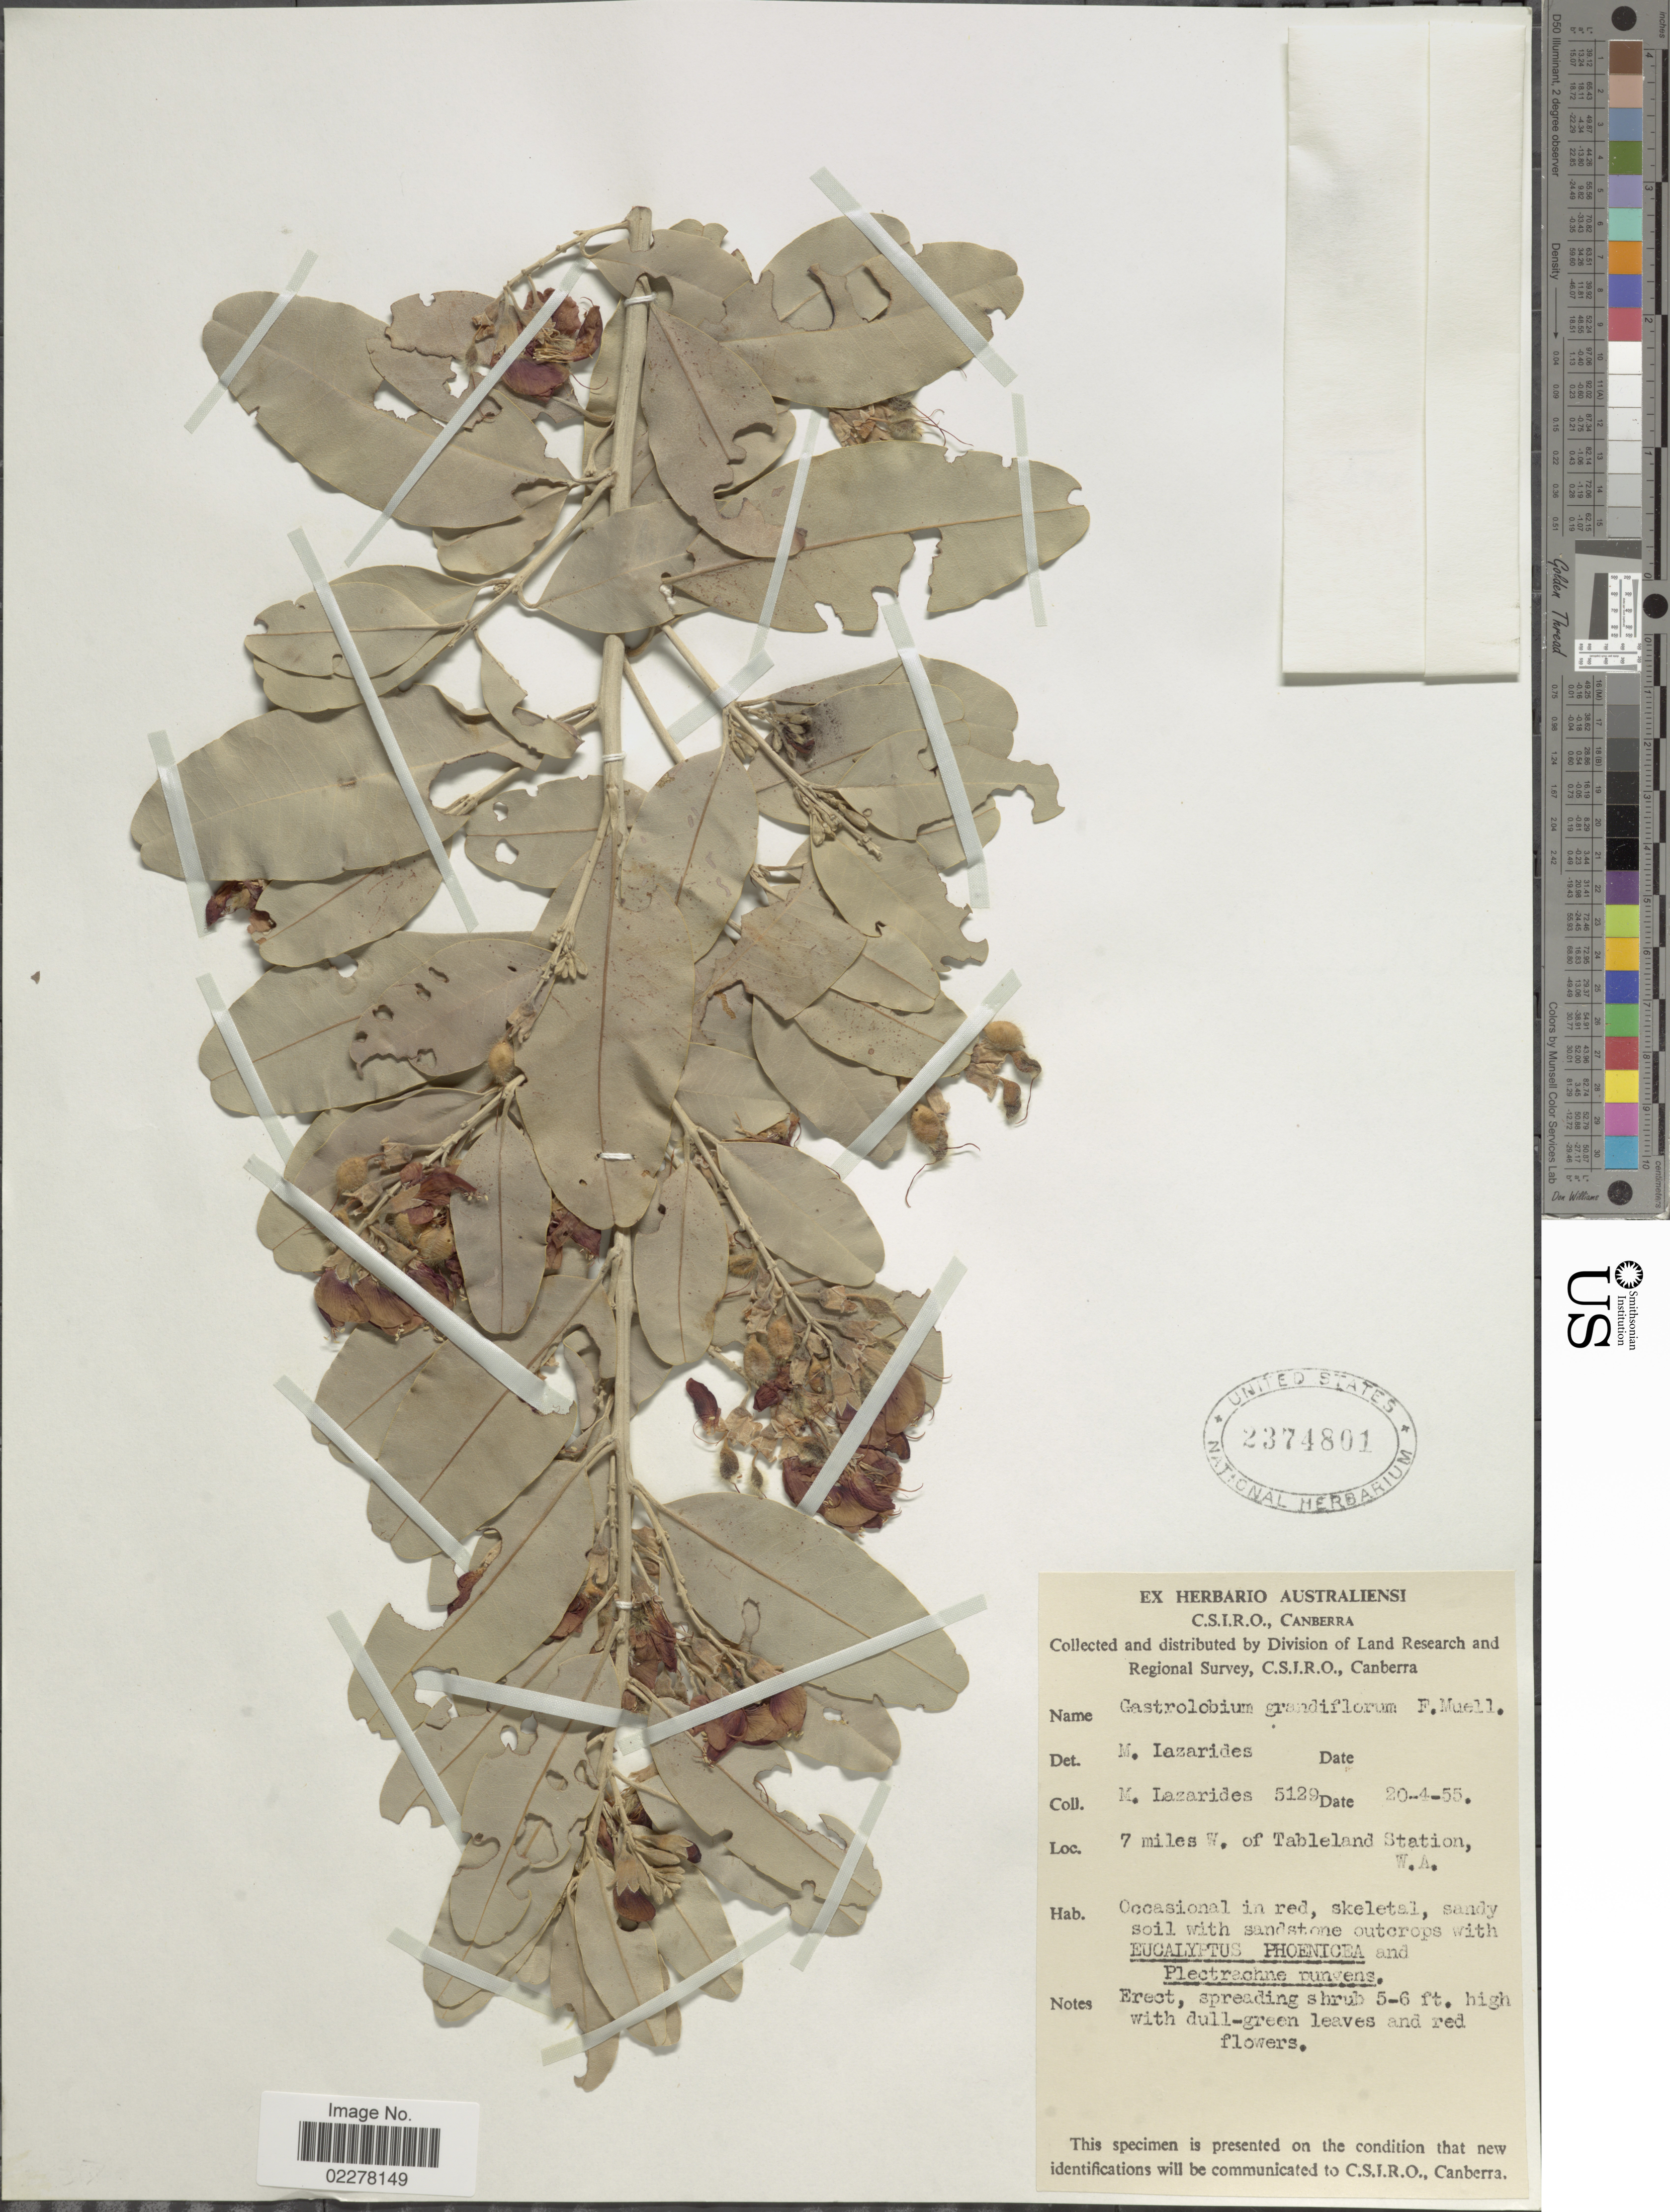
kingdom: Plantae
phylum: Tracheophyta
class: Magnoliopsida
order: Fabales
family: Fabaceae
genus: Gastrolobium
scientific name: Gastrolobium grandiflorum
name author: F. Muell.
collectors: M. Lazarides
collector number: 5129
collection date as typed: Transcribed d/m/y: 20/4/55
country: Australia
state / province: Western Australia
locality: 7 miles W. of Tableland Station, WA..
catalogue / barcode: US 2374801